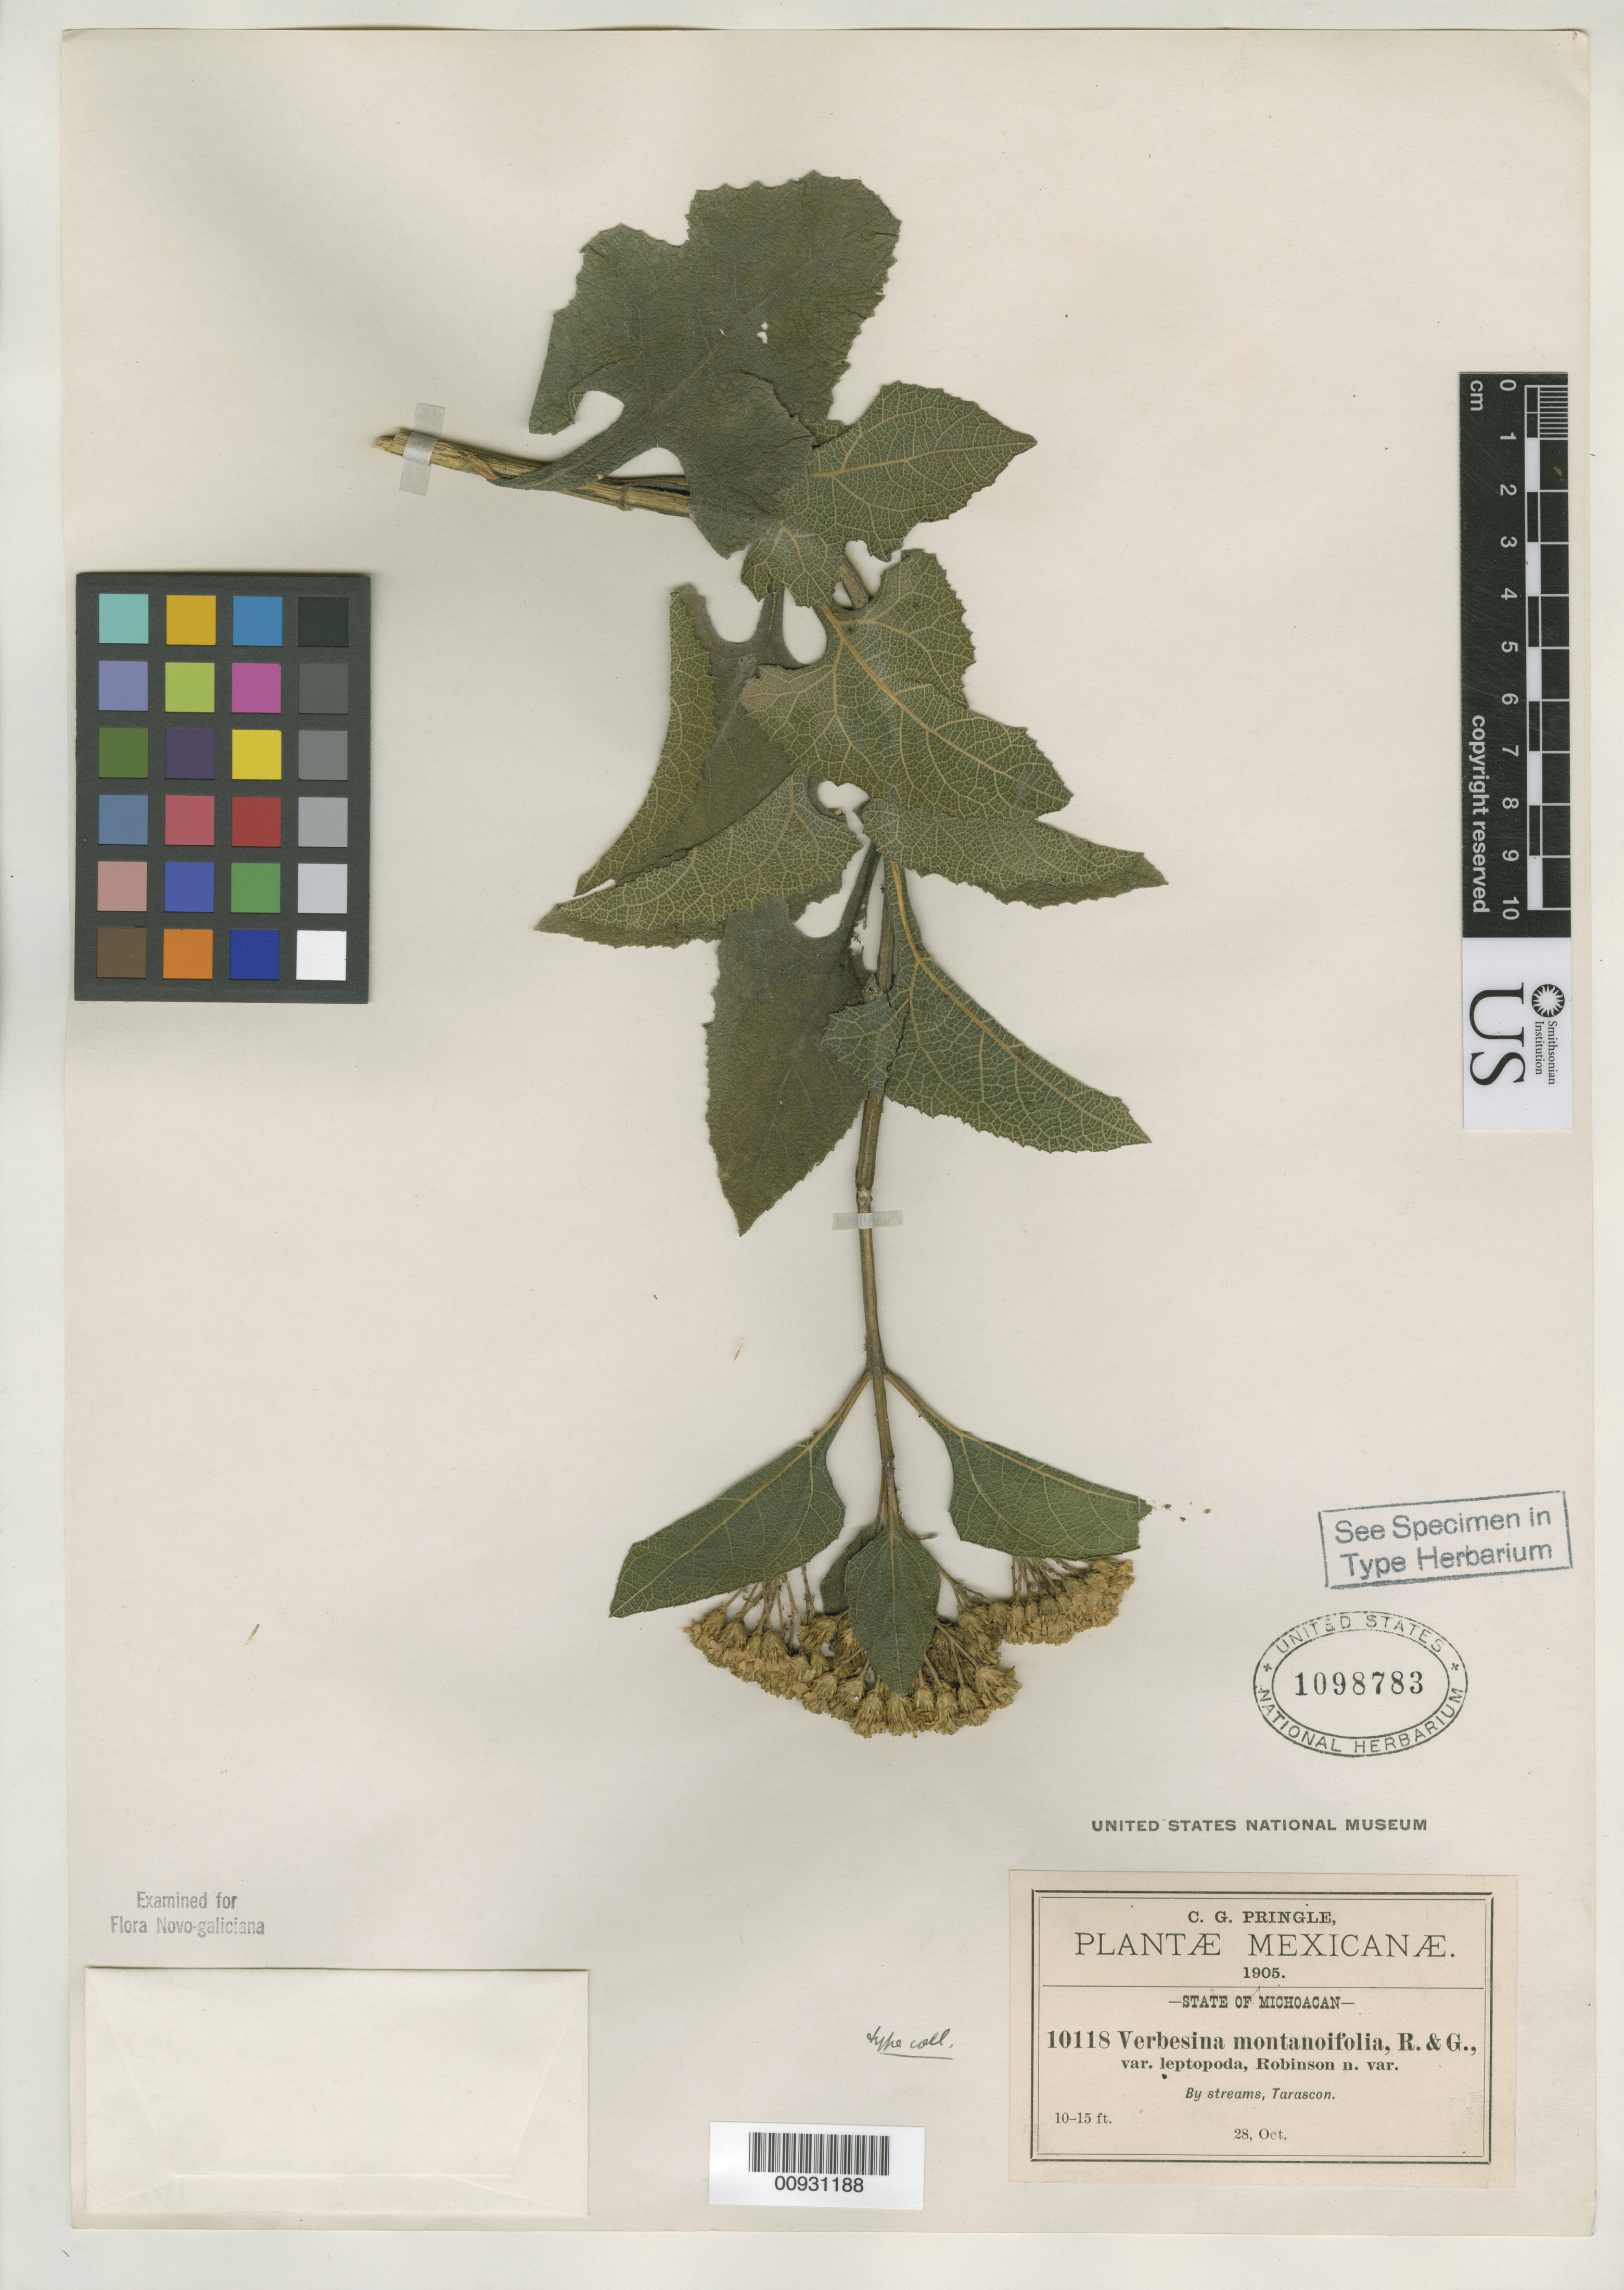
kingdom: Plantae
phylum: Tracheophyta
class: Magnoliopsida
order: Asterales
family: Asteraceae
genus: Verbesina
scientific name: Verbesina montanoifolia var. leptopoda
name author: B.L. Rob.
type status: Isotype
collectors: C. G. Pringle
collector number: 10118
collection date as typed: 28 Oct 1905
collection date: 1905-10-28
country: Mexico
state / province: Michoacán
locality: Tarascon.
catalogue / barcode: US 1098783